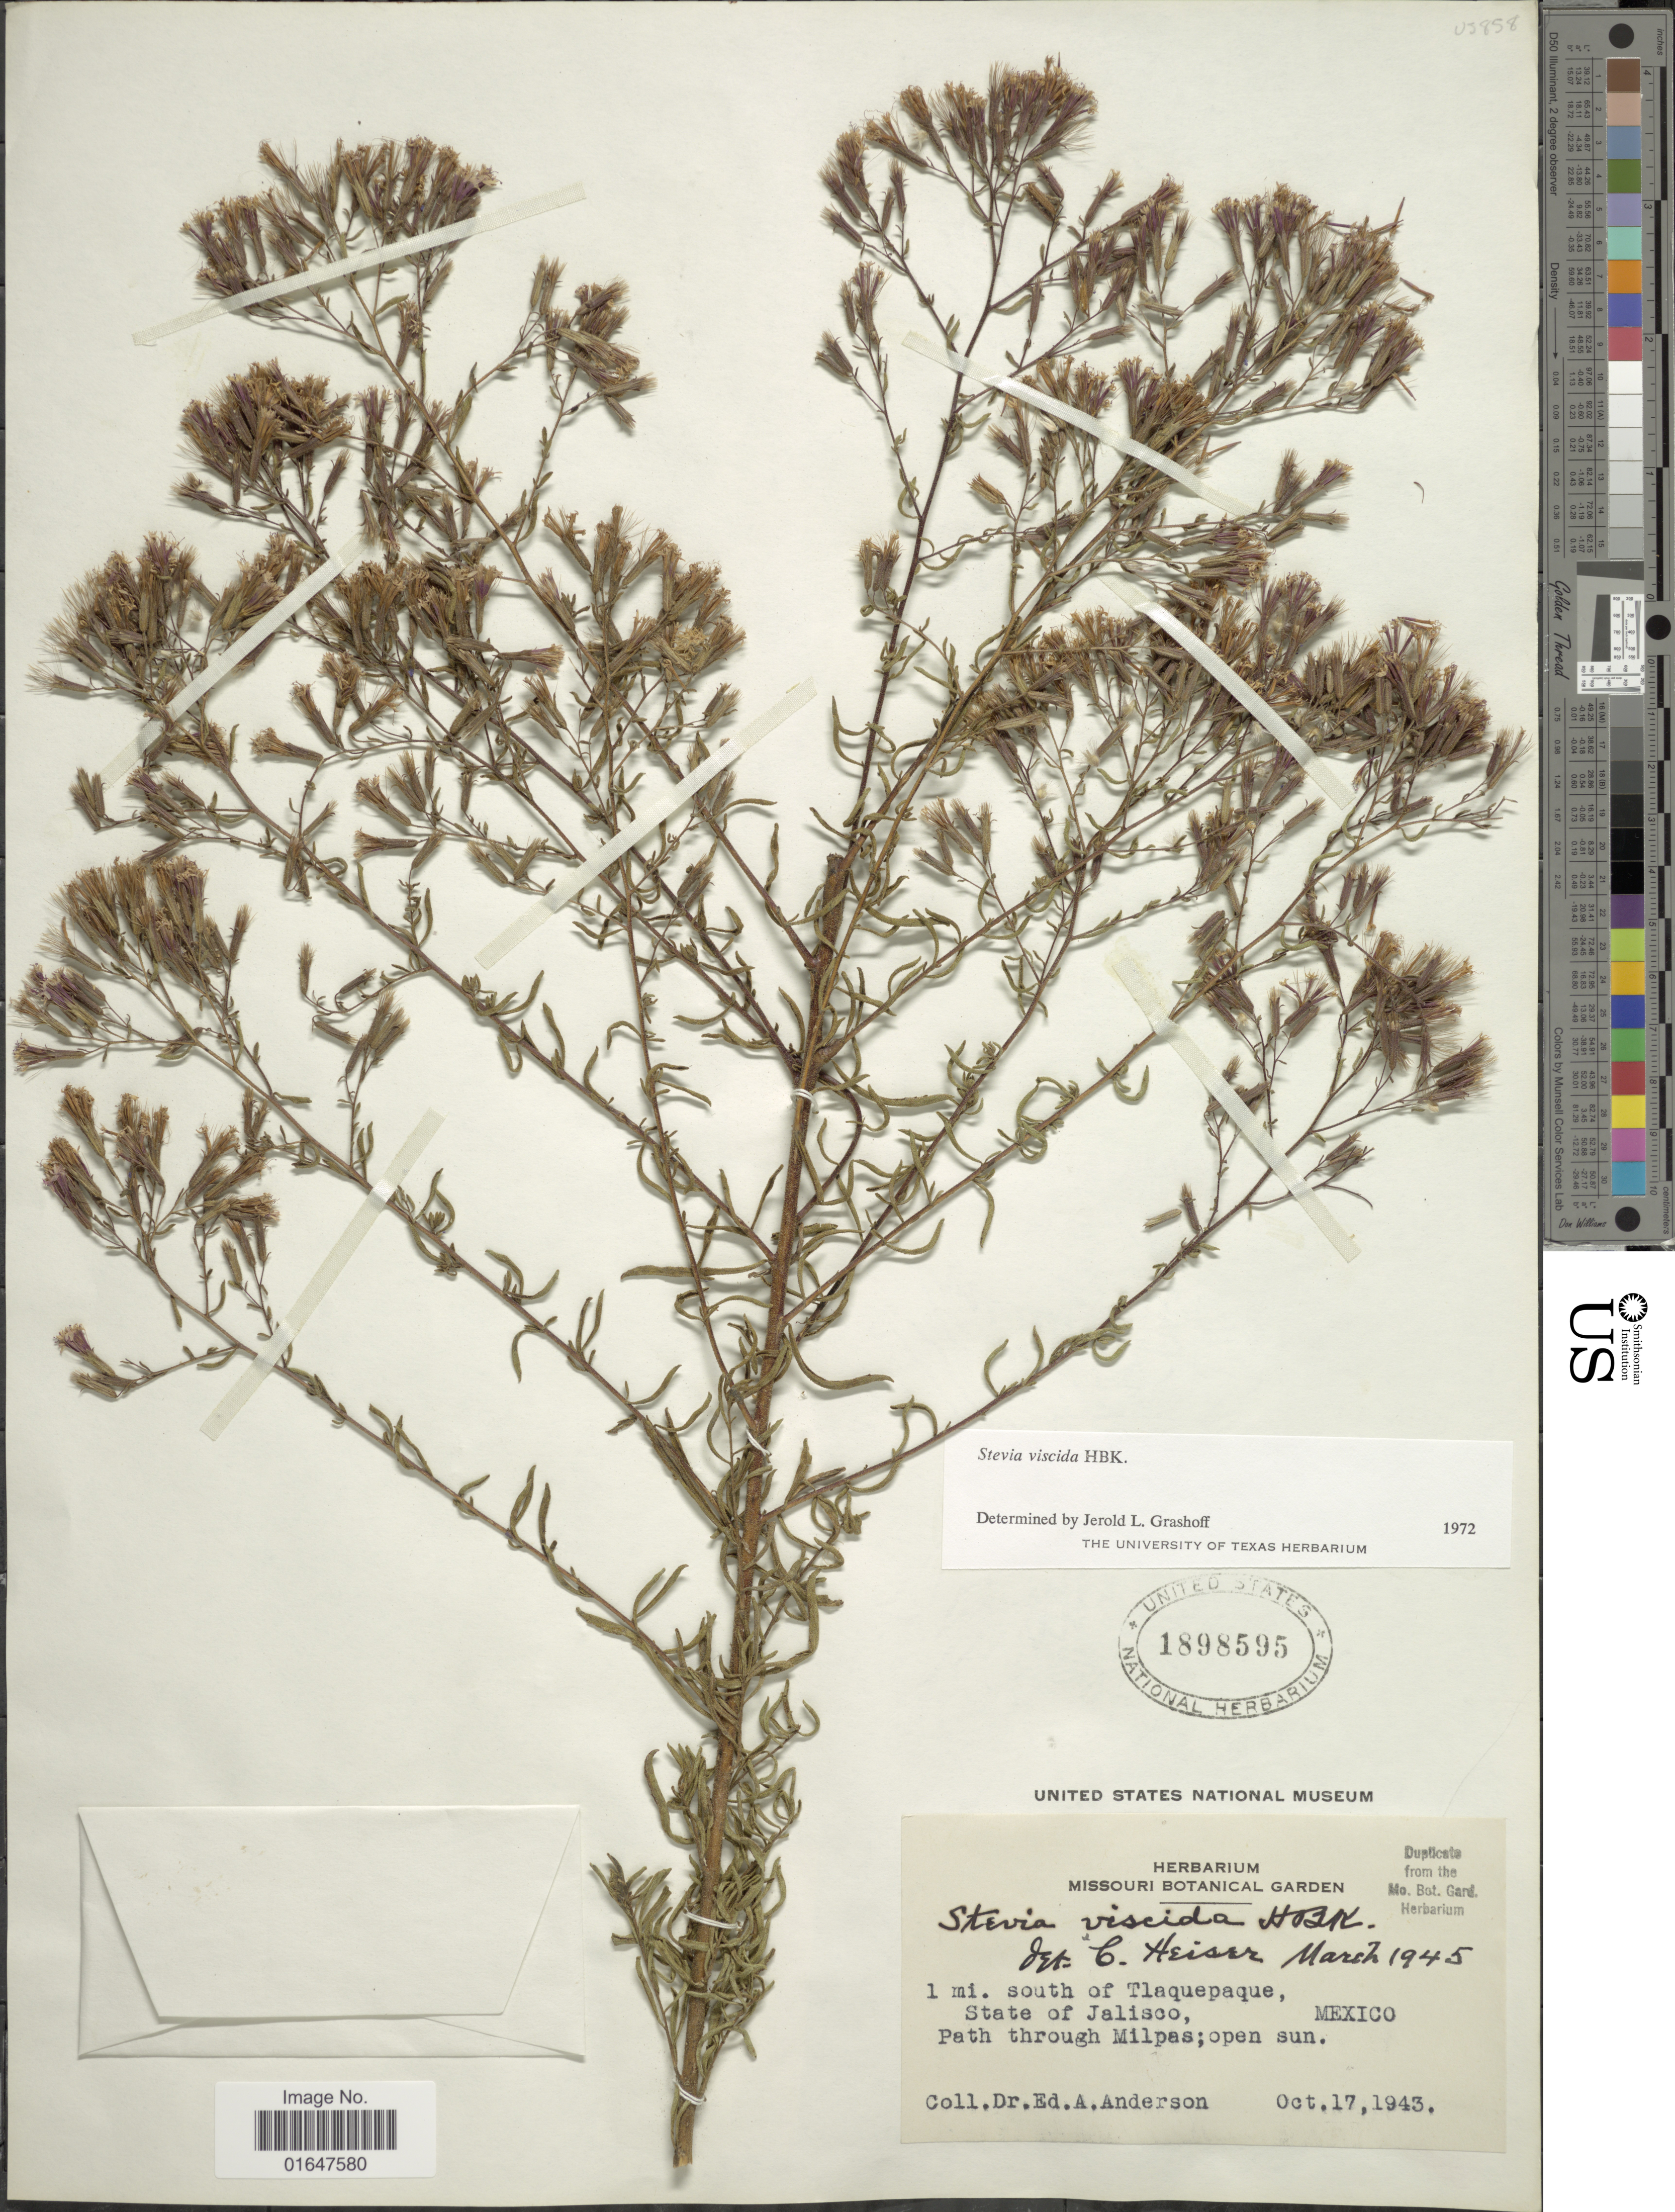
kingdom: Plantae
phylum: Tracheophyta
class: Magnoliopsida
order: Asterales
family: Asteraceae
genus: Stevia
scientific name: Stevia viscida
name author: Kunth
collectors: E. A. Anderson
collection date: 1943-10-17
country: Mexico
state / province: Jalisco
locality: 1 mi south of Tlaquepaque, path through Milpas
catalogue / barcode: US 1898595